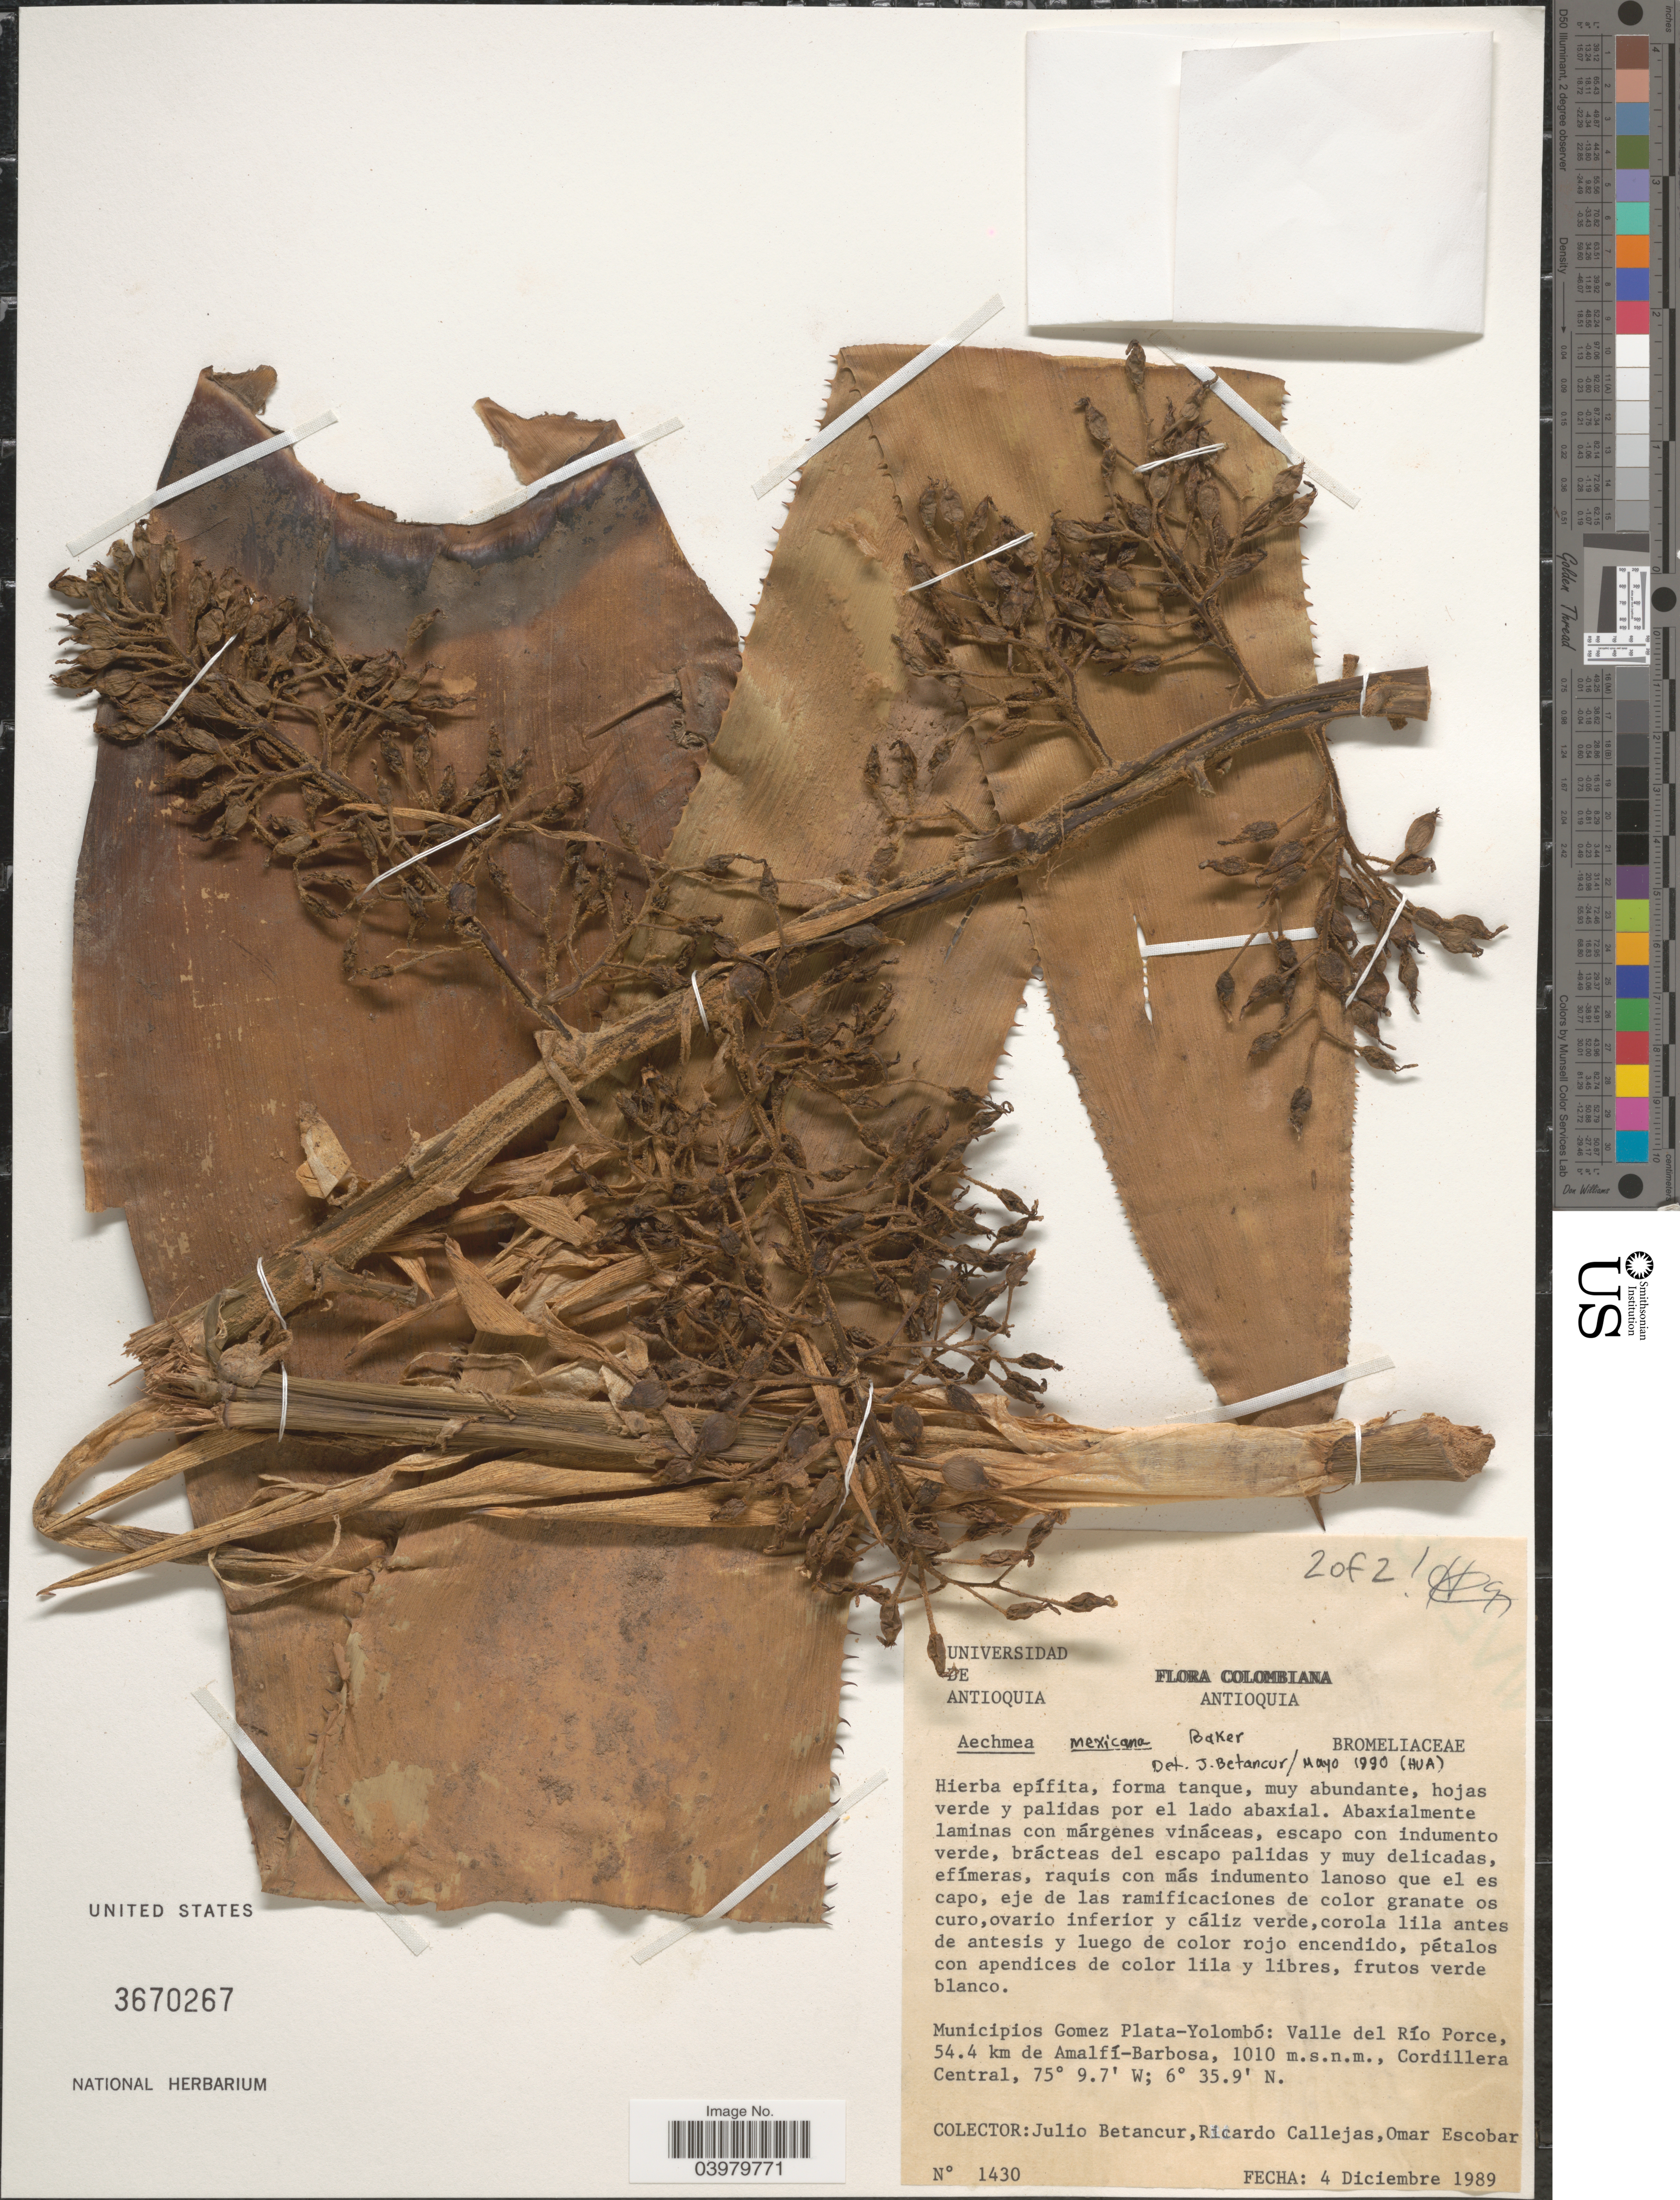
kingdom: Plantae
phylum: Tracheophyta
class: Liliopsida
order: Poales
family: Bromeliaceae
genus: Aechmea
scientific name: Aechmea mexicana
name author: Baker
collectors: J. Betancur, R. Callejas & O. D. Escobar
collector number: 1430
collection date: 1989-12-04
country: Colombia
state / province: Antioquia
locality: Municipios Gomez Plata-Yolombó: Valle del Río Porce, 54.4 km de Amalfí-Barbosa, Cordillera Central.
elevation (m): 1010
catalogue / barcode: US 3670267